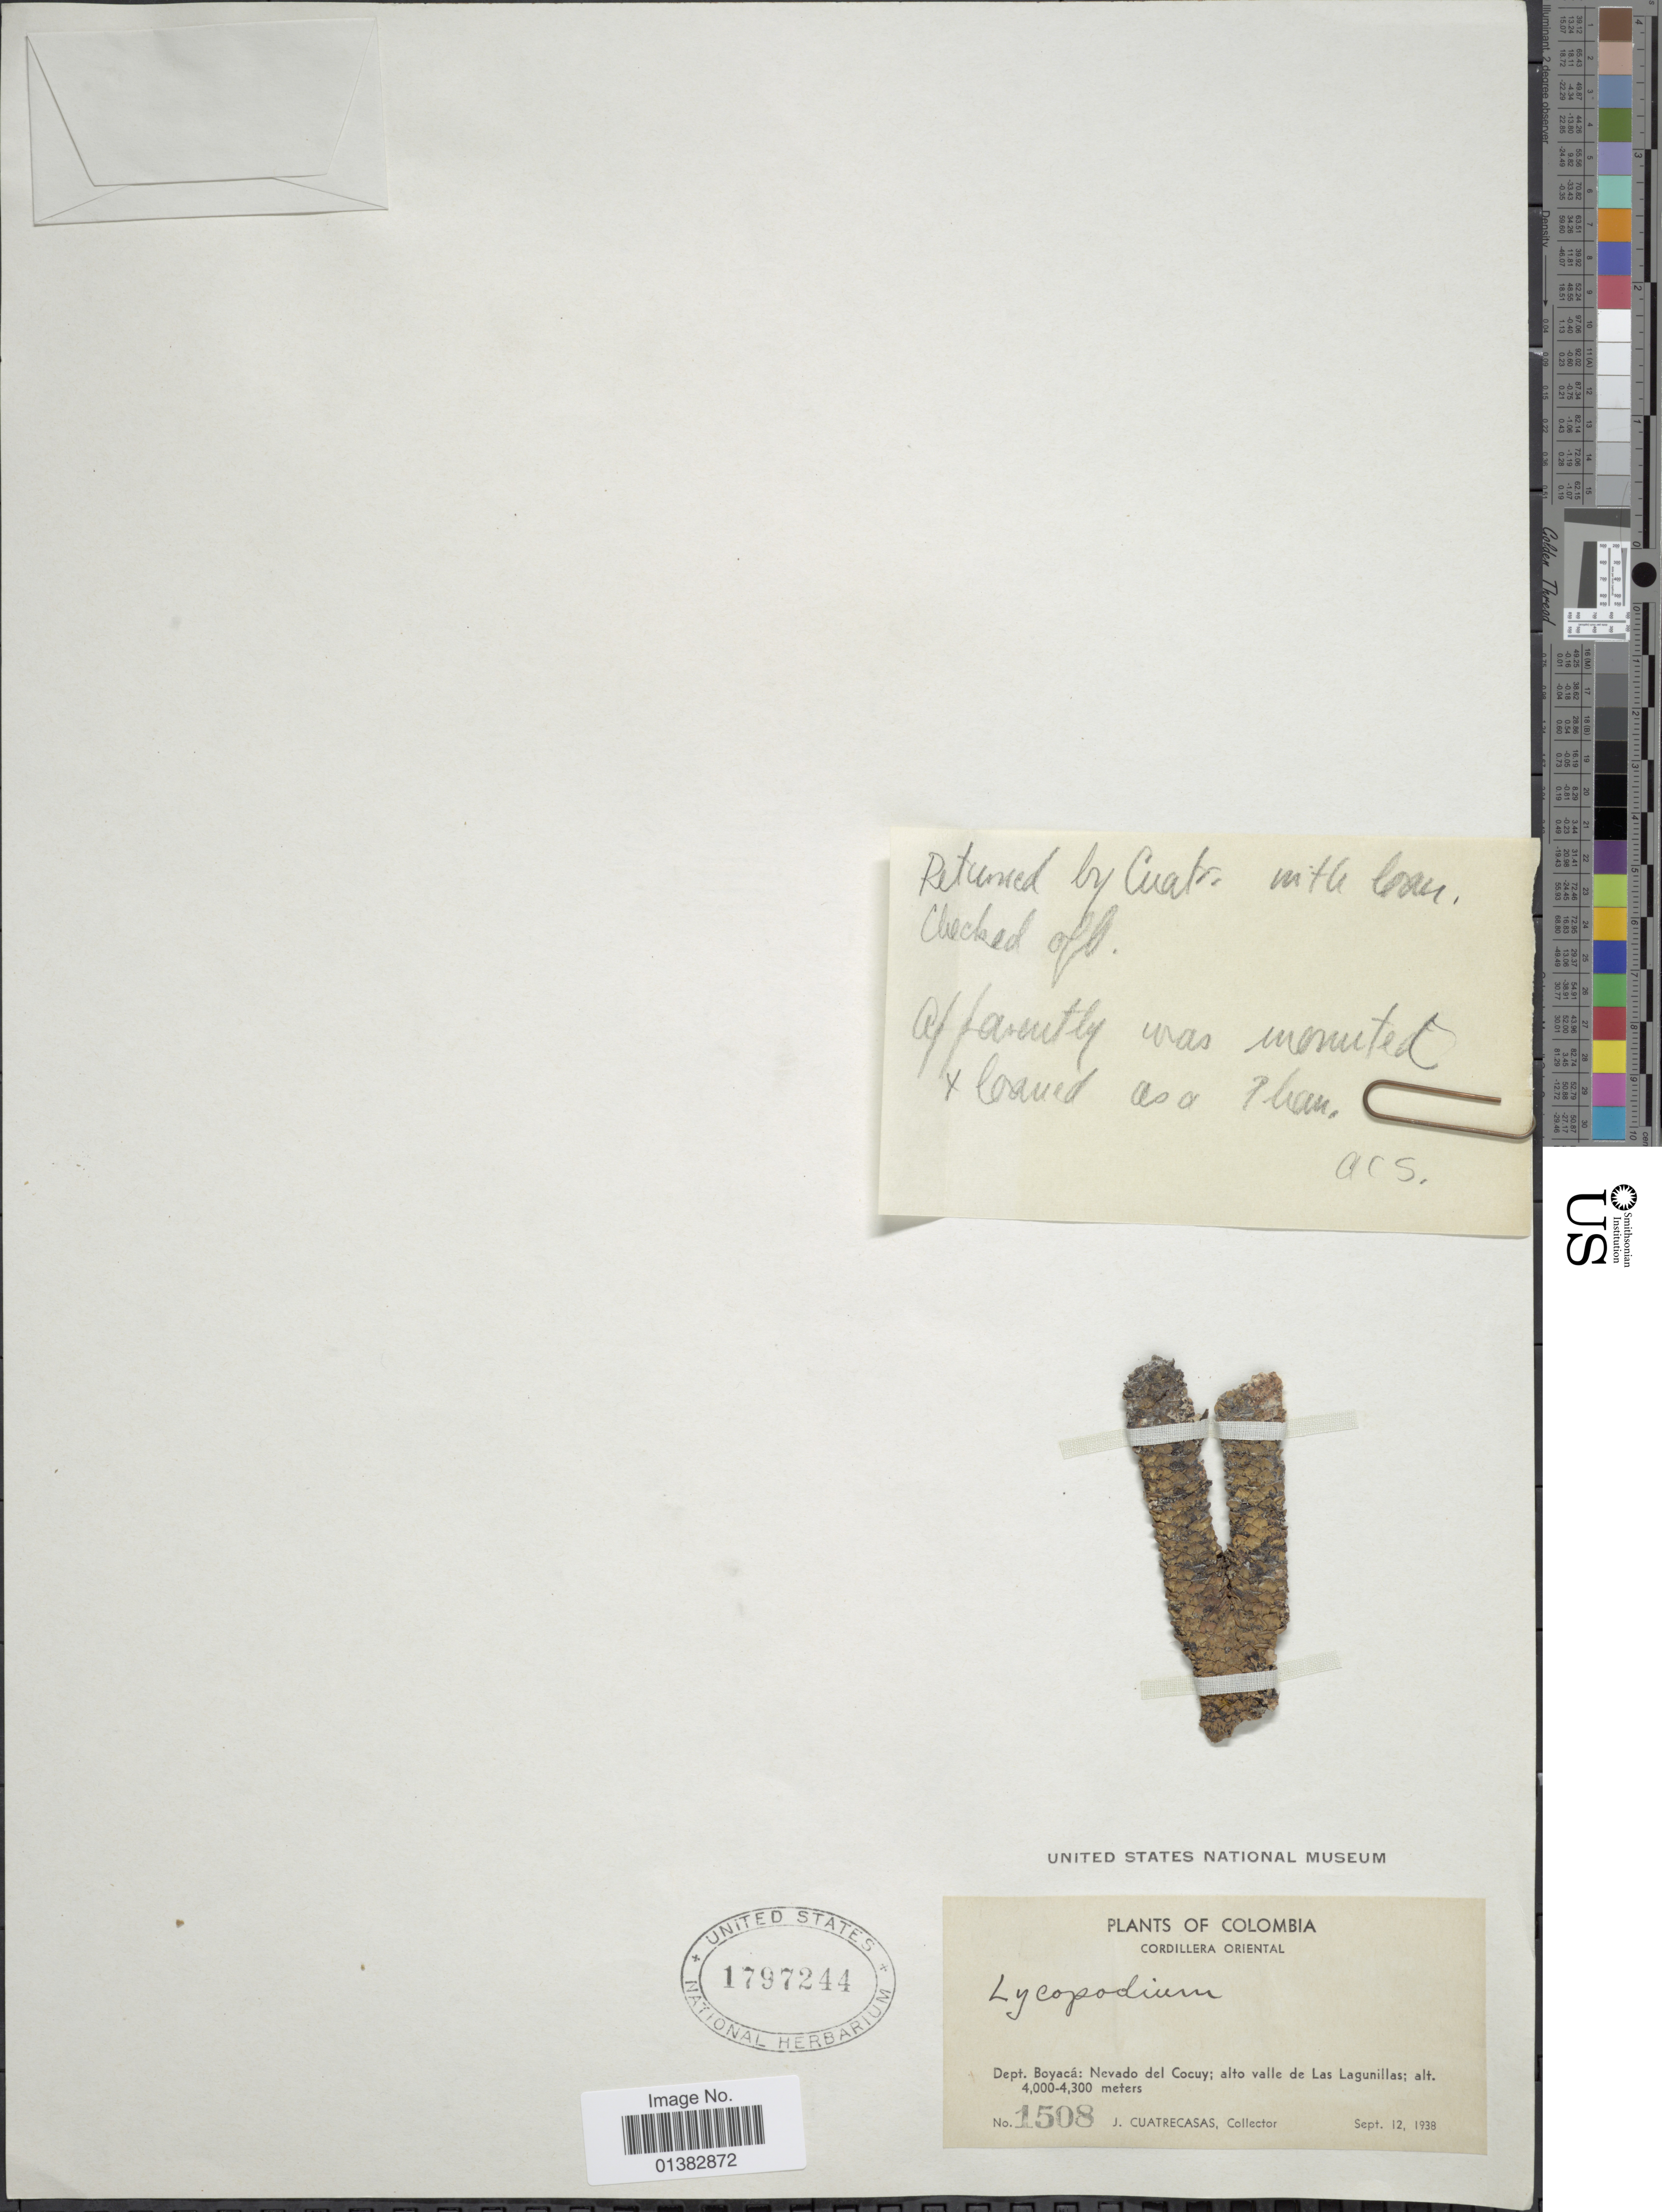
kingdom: Plantae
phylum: Tracheophyta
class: Lycopodiopsida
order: Lycopodiales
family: Lycopodiaceae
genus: Phlegmariurus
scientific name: Phlegmariurus schmidtchenii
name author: (Hieron.) B. Øllg.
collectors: J. Cuatrecasas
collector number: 1508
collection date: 1938-09-12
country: Colombia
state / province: Boyacá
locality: Cordillera Oriental, Nevado del Cocuy; alto valle de Las Lagunillas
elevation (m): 4000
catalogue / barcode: US 1797244